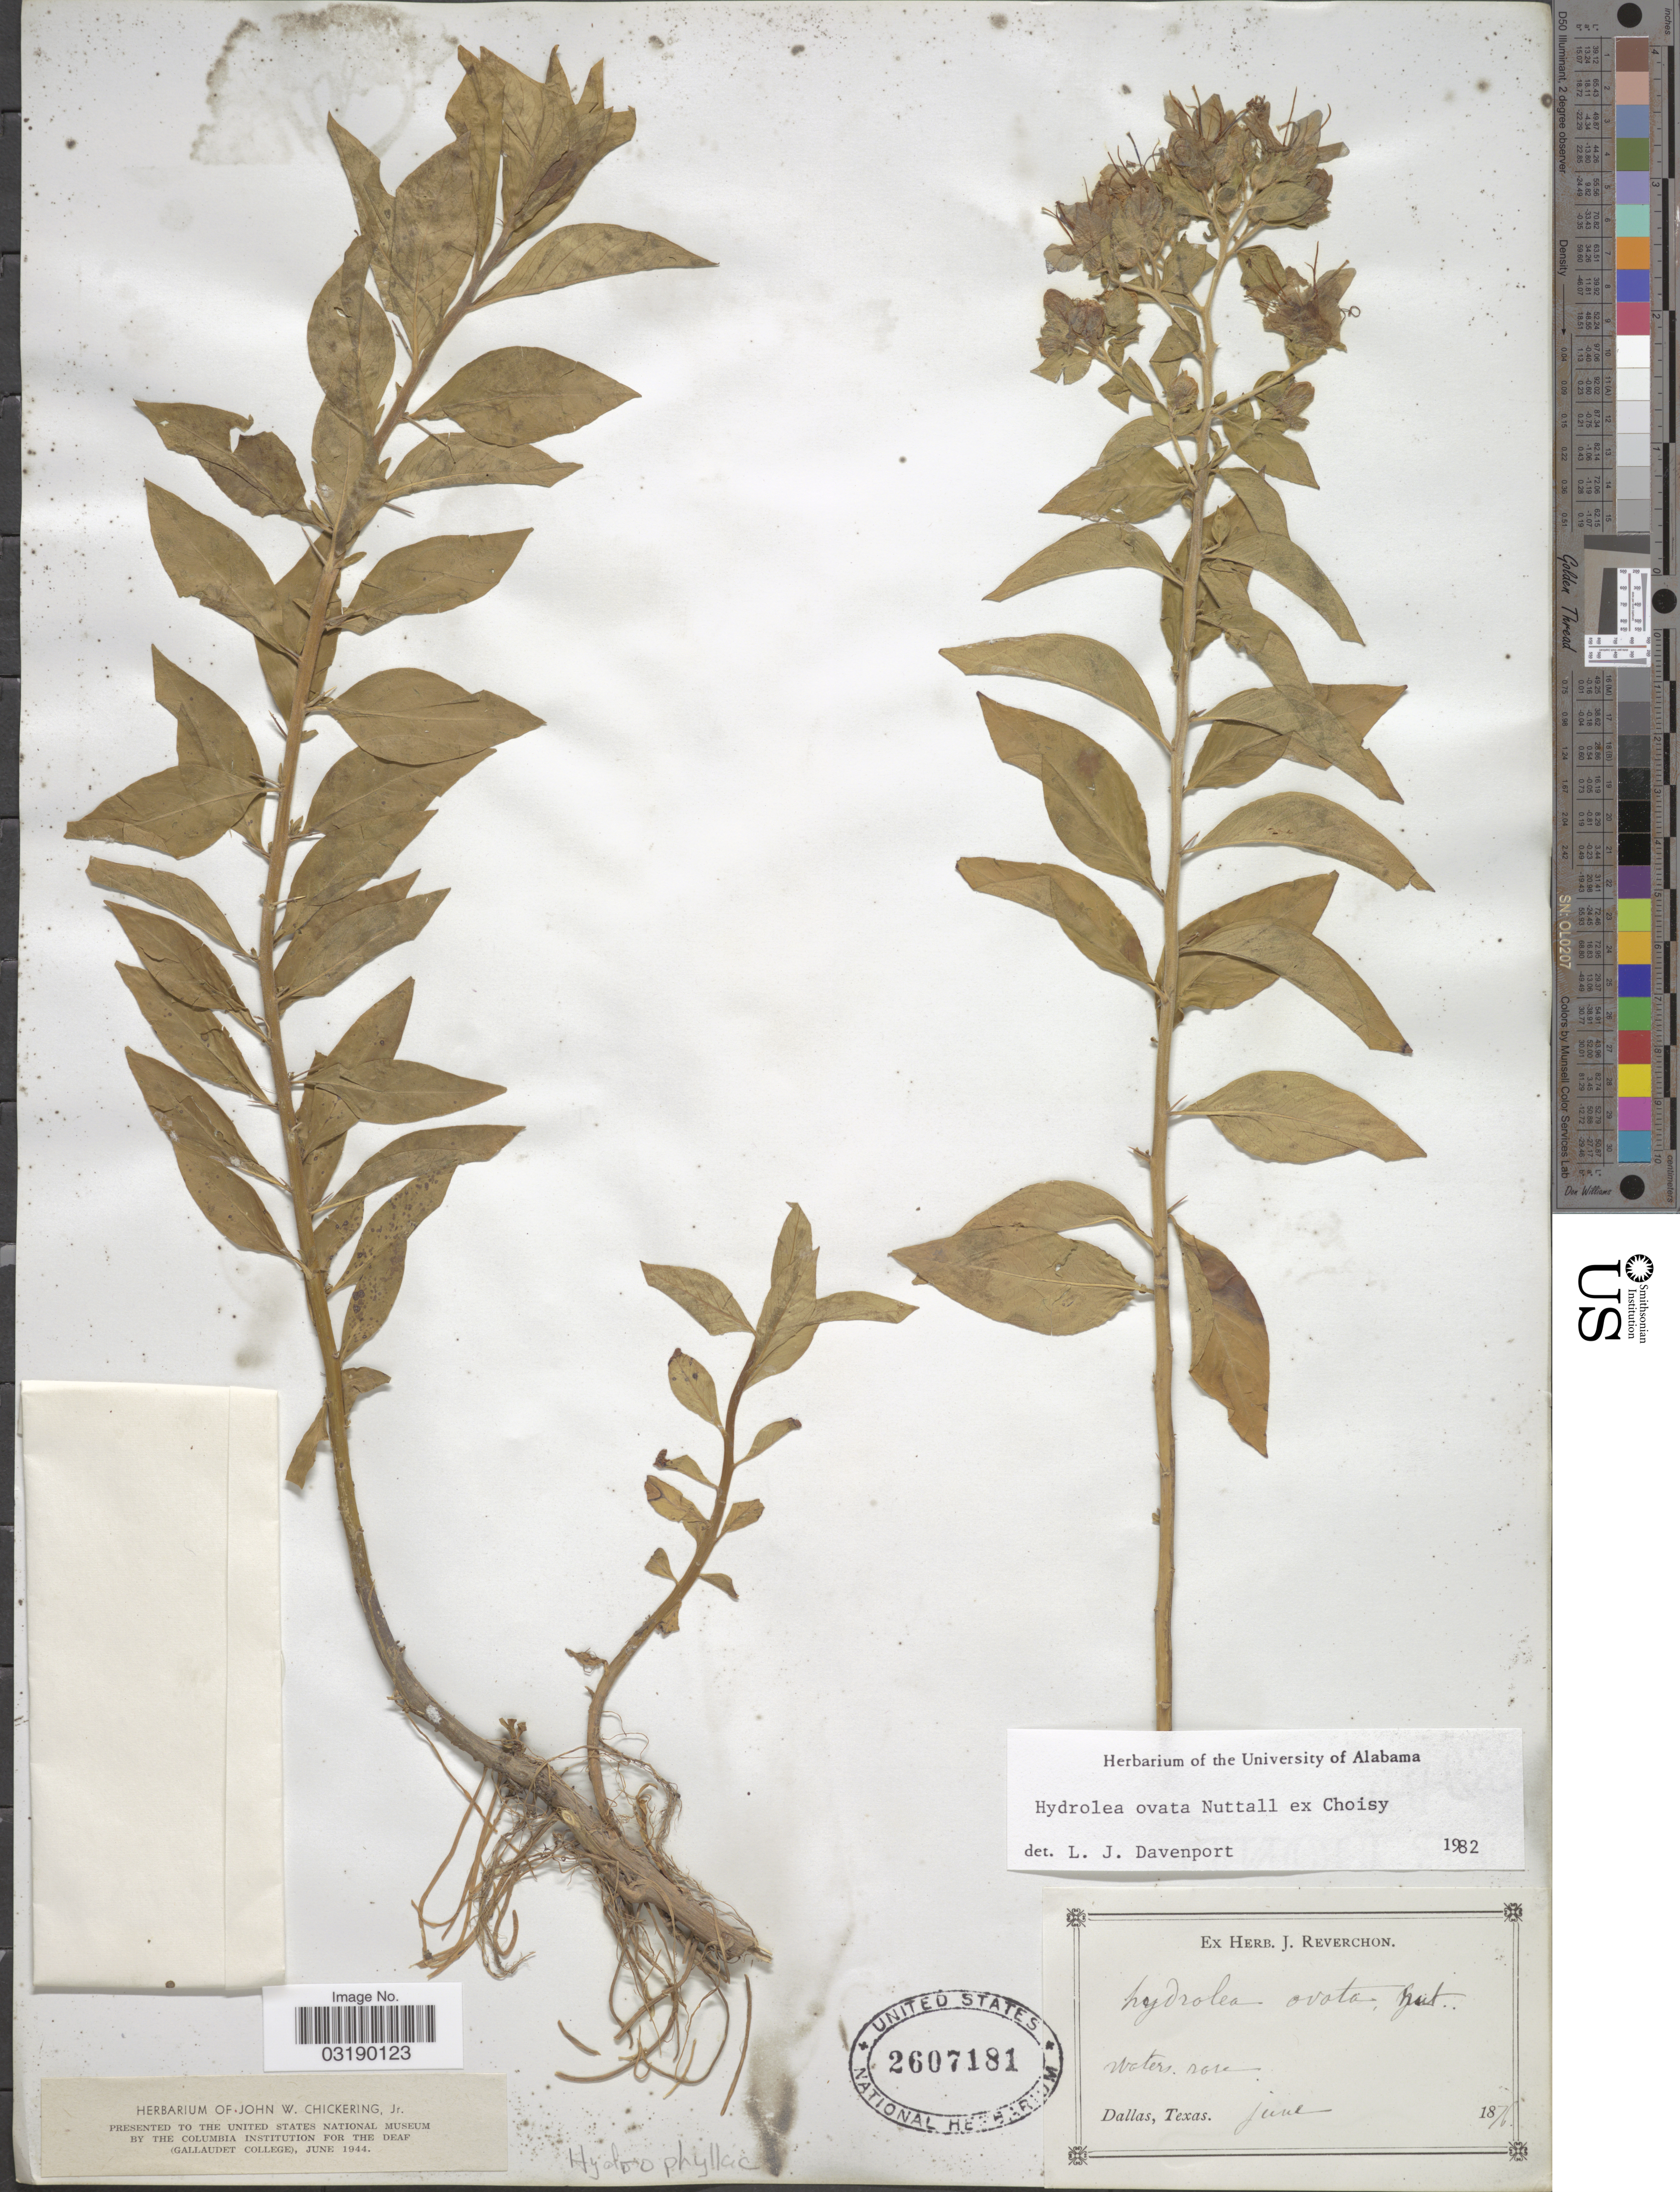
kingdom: Plantae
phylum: Tracheophyta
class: Magnoliopsida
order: Solanales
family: Hydroleaceae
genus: Hydrolea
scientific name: Hydrolea ovata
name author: Nutt. ex Choisy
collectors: ex herb. J. Reverchon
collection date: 1876-06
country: United States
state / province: Texas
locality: Waters, rare. Dallas.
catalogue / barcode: US 2607181